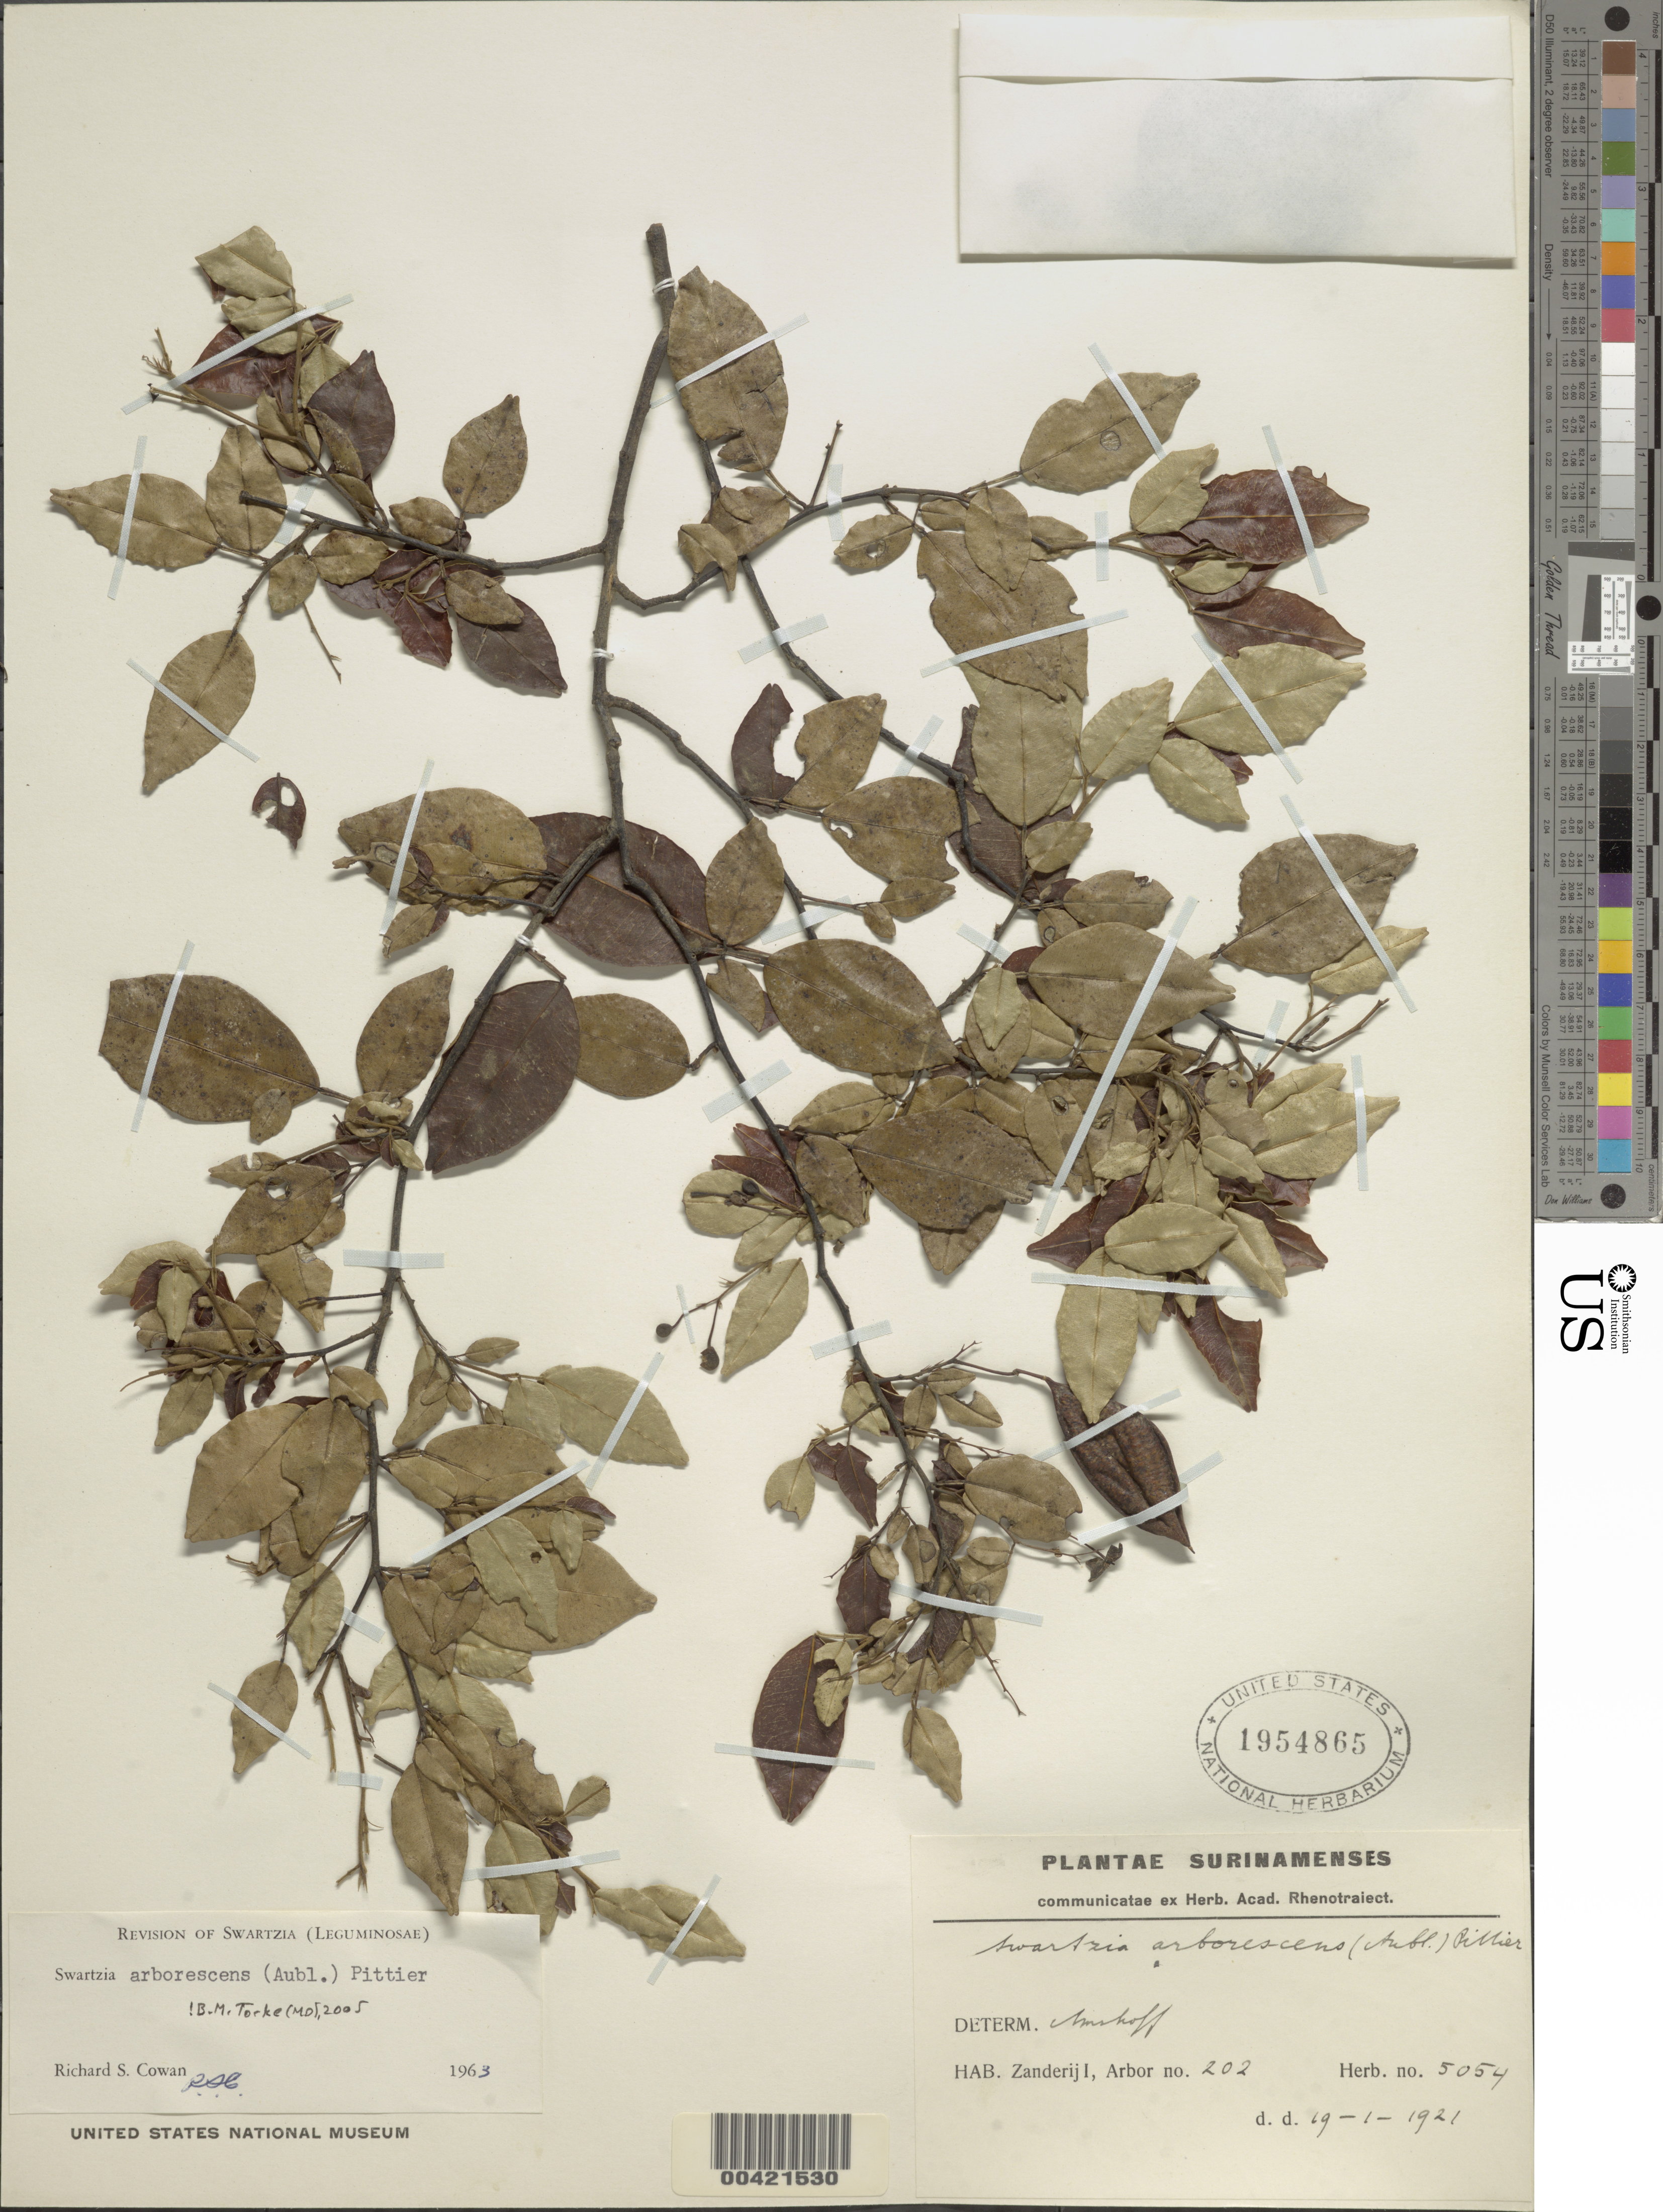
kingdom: Plantae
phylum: Tracheophyta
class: Magnoliopsida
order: Fabales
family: Fabaceae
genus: Swartzia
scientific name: Swartzia arborescens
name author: (Aubl.) Pittier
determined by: Cowan, R. S.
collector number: Herb No. 5054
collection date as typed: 19 Jan 1921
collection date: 1921-01-19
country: Suriname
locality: Zanderij i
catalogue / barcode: US 1954865